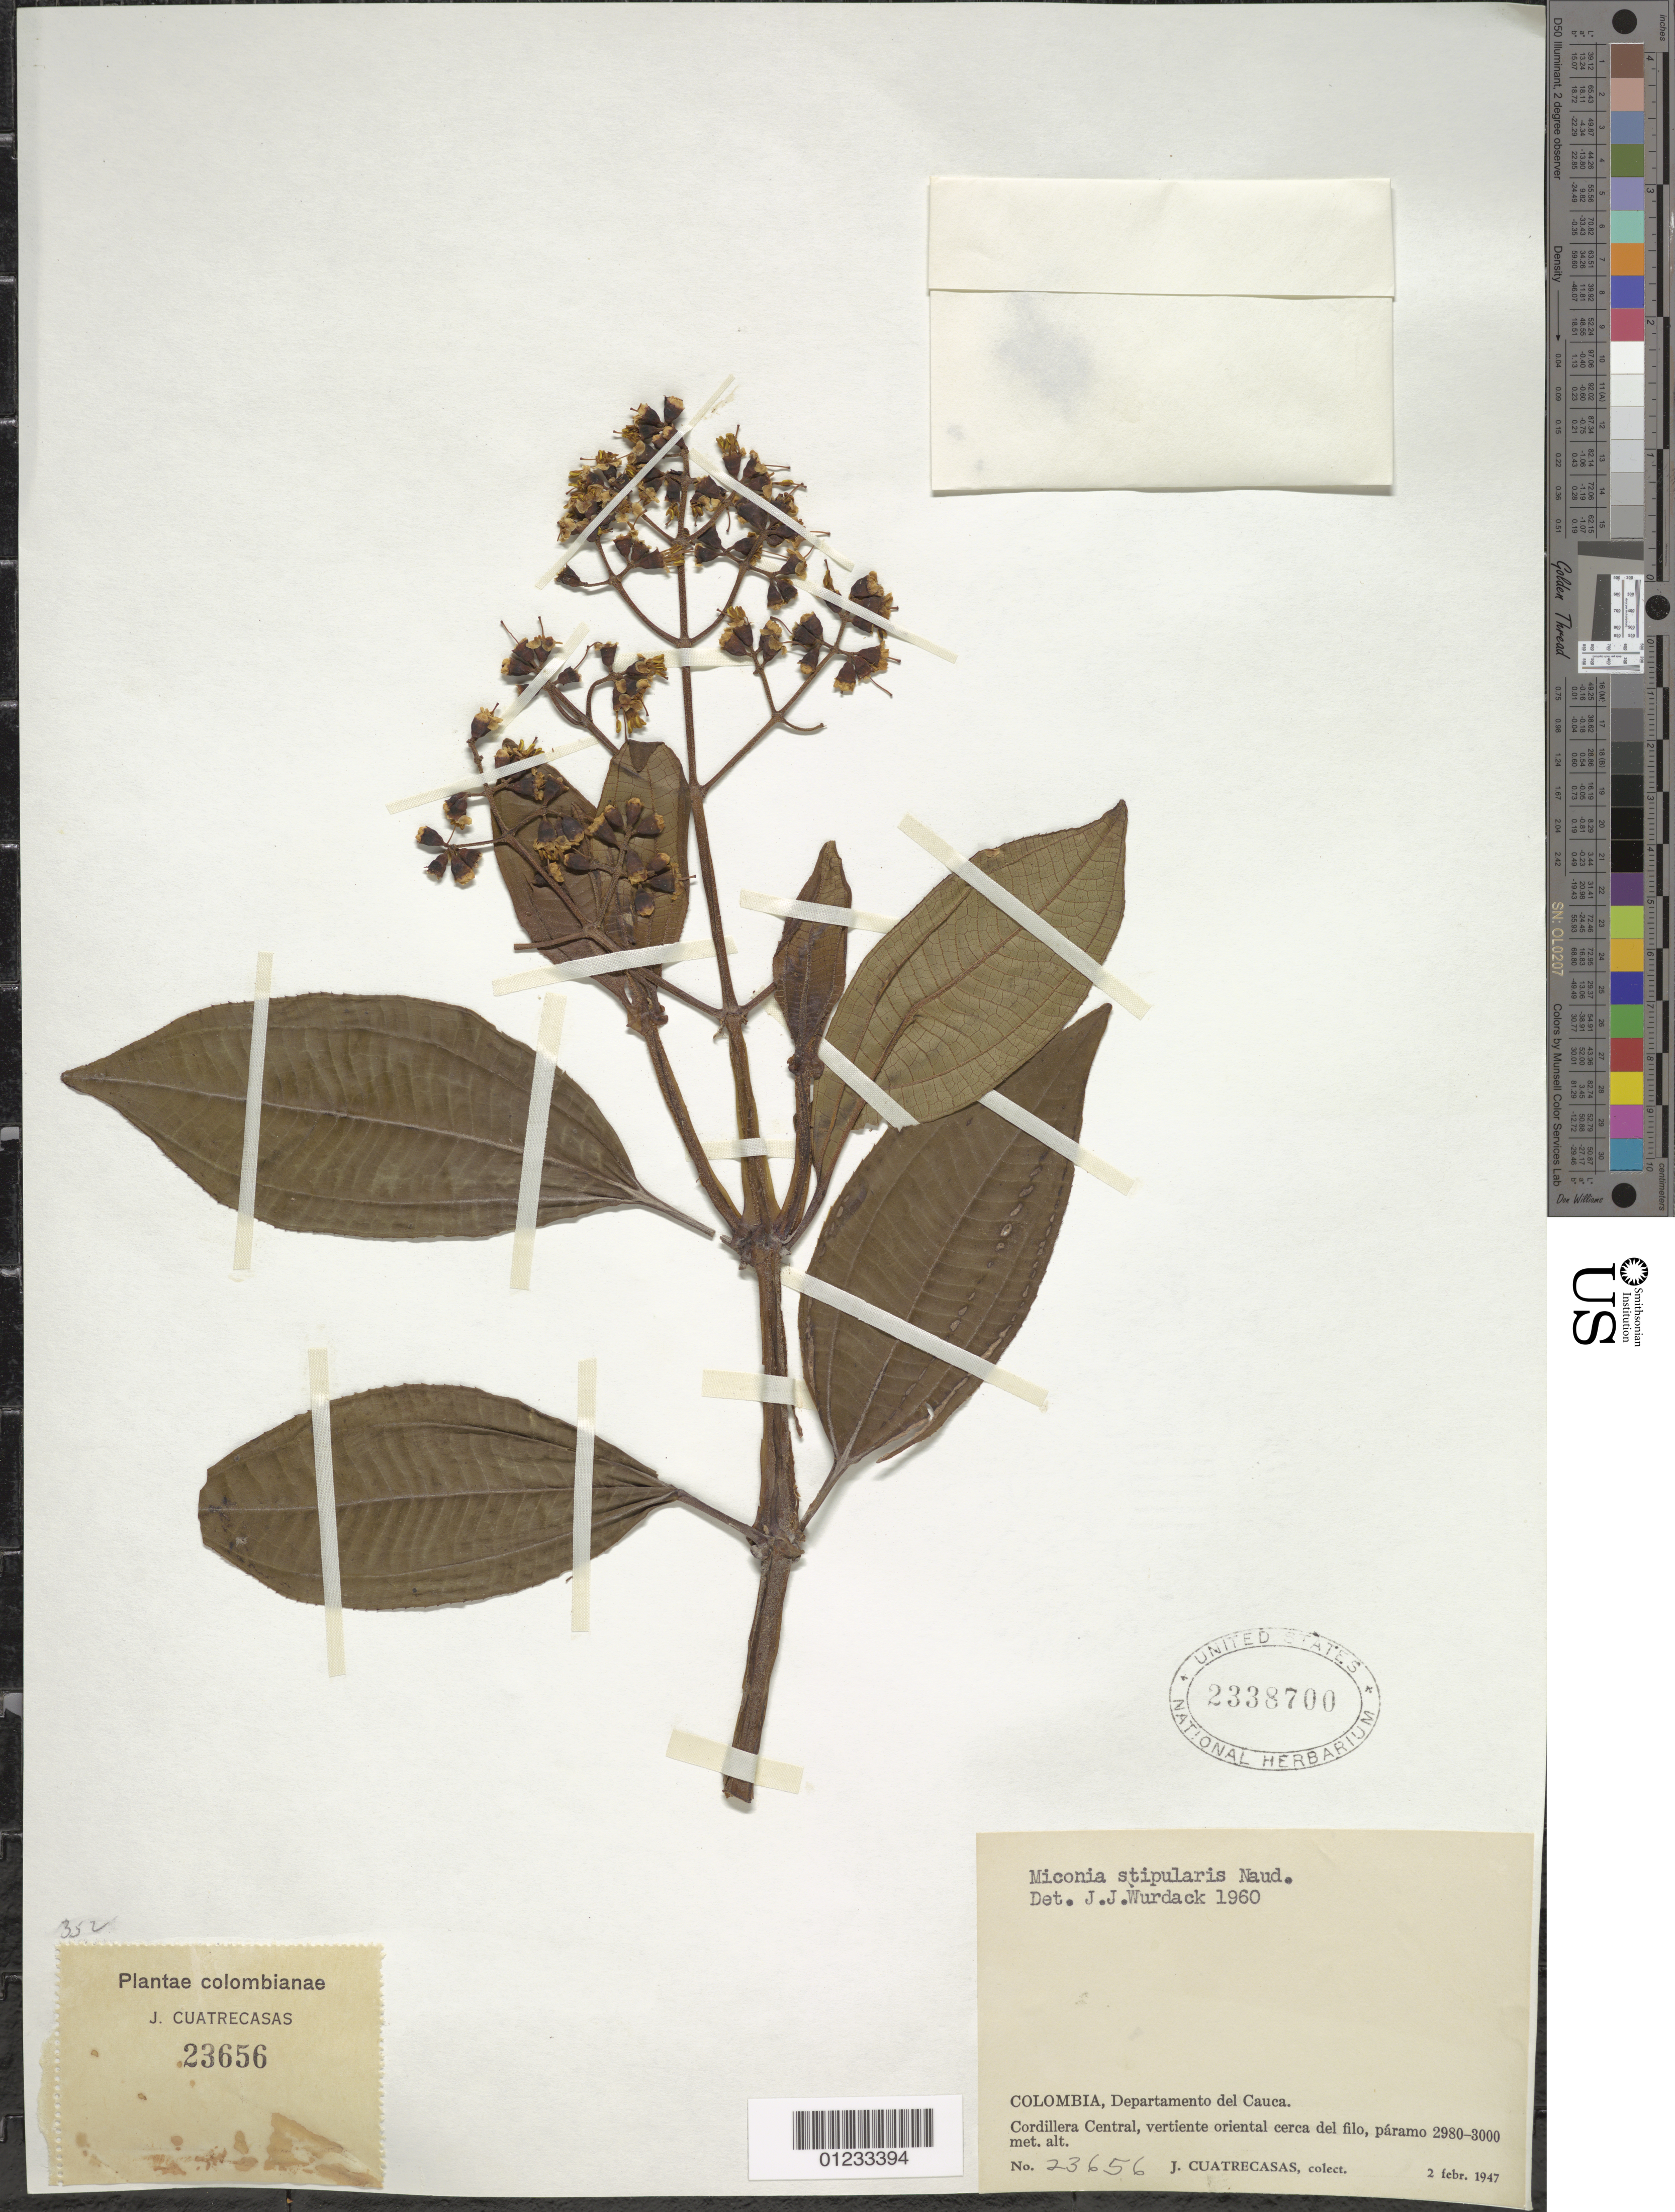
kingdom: Plantae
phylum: Tracheophyta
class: Magnoliopsida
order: Myrtales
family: Melastomataceae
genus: Miconia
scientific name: Miconia stipularis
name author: Naudin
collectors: J. Cuatrecasas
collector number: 23656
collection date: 1947-02-02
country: Colombia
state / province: Valle del Cauca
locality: Cordillera Central, vertiente oriental; cerca del filo, paramo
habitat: paramos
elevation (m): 2980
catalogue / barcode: US 2338700